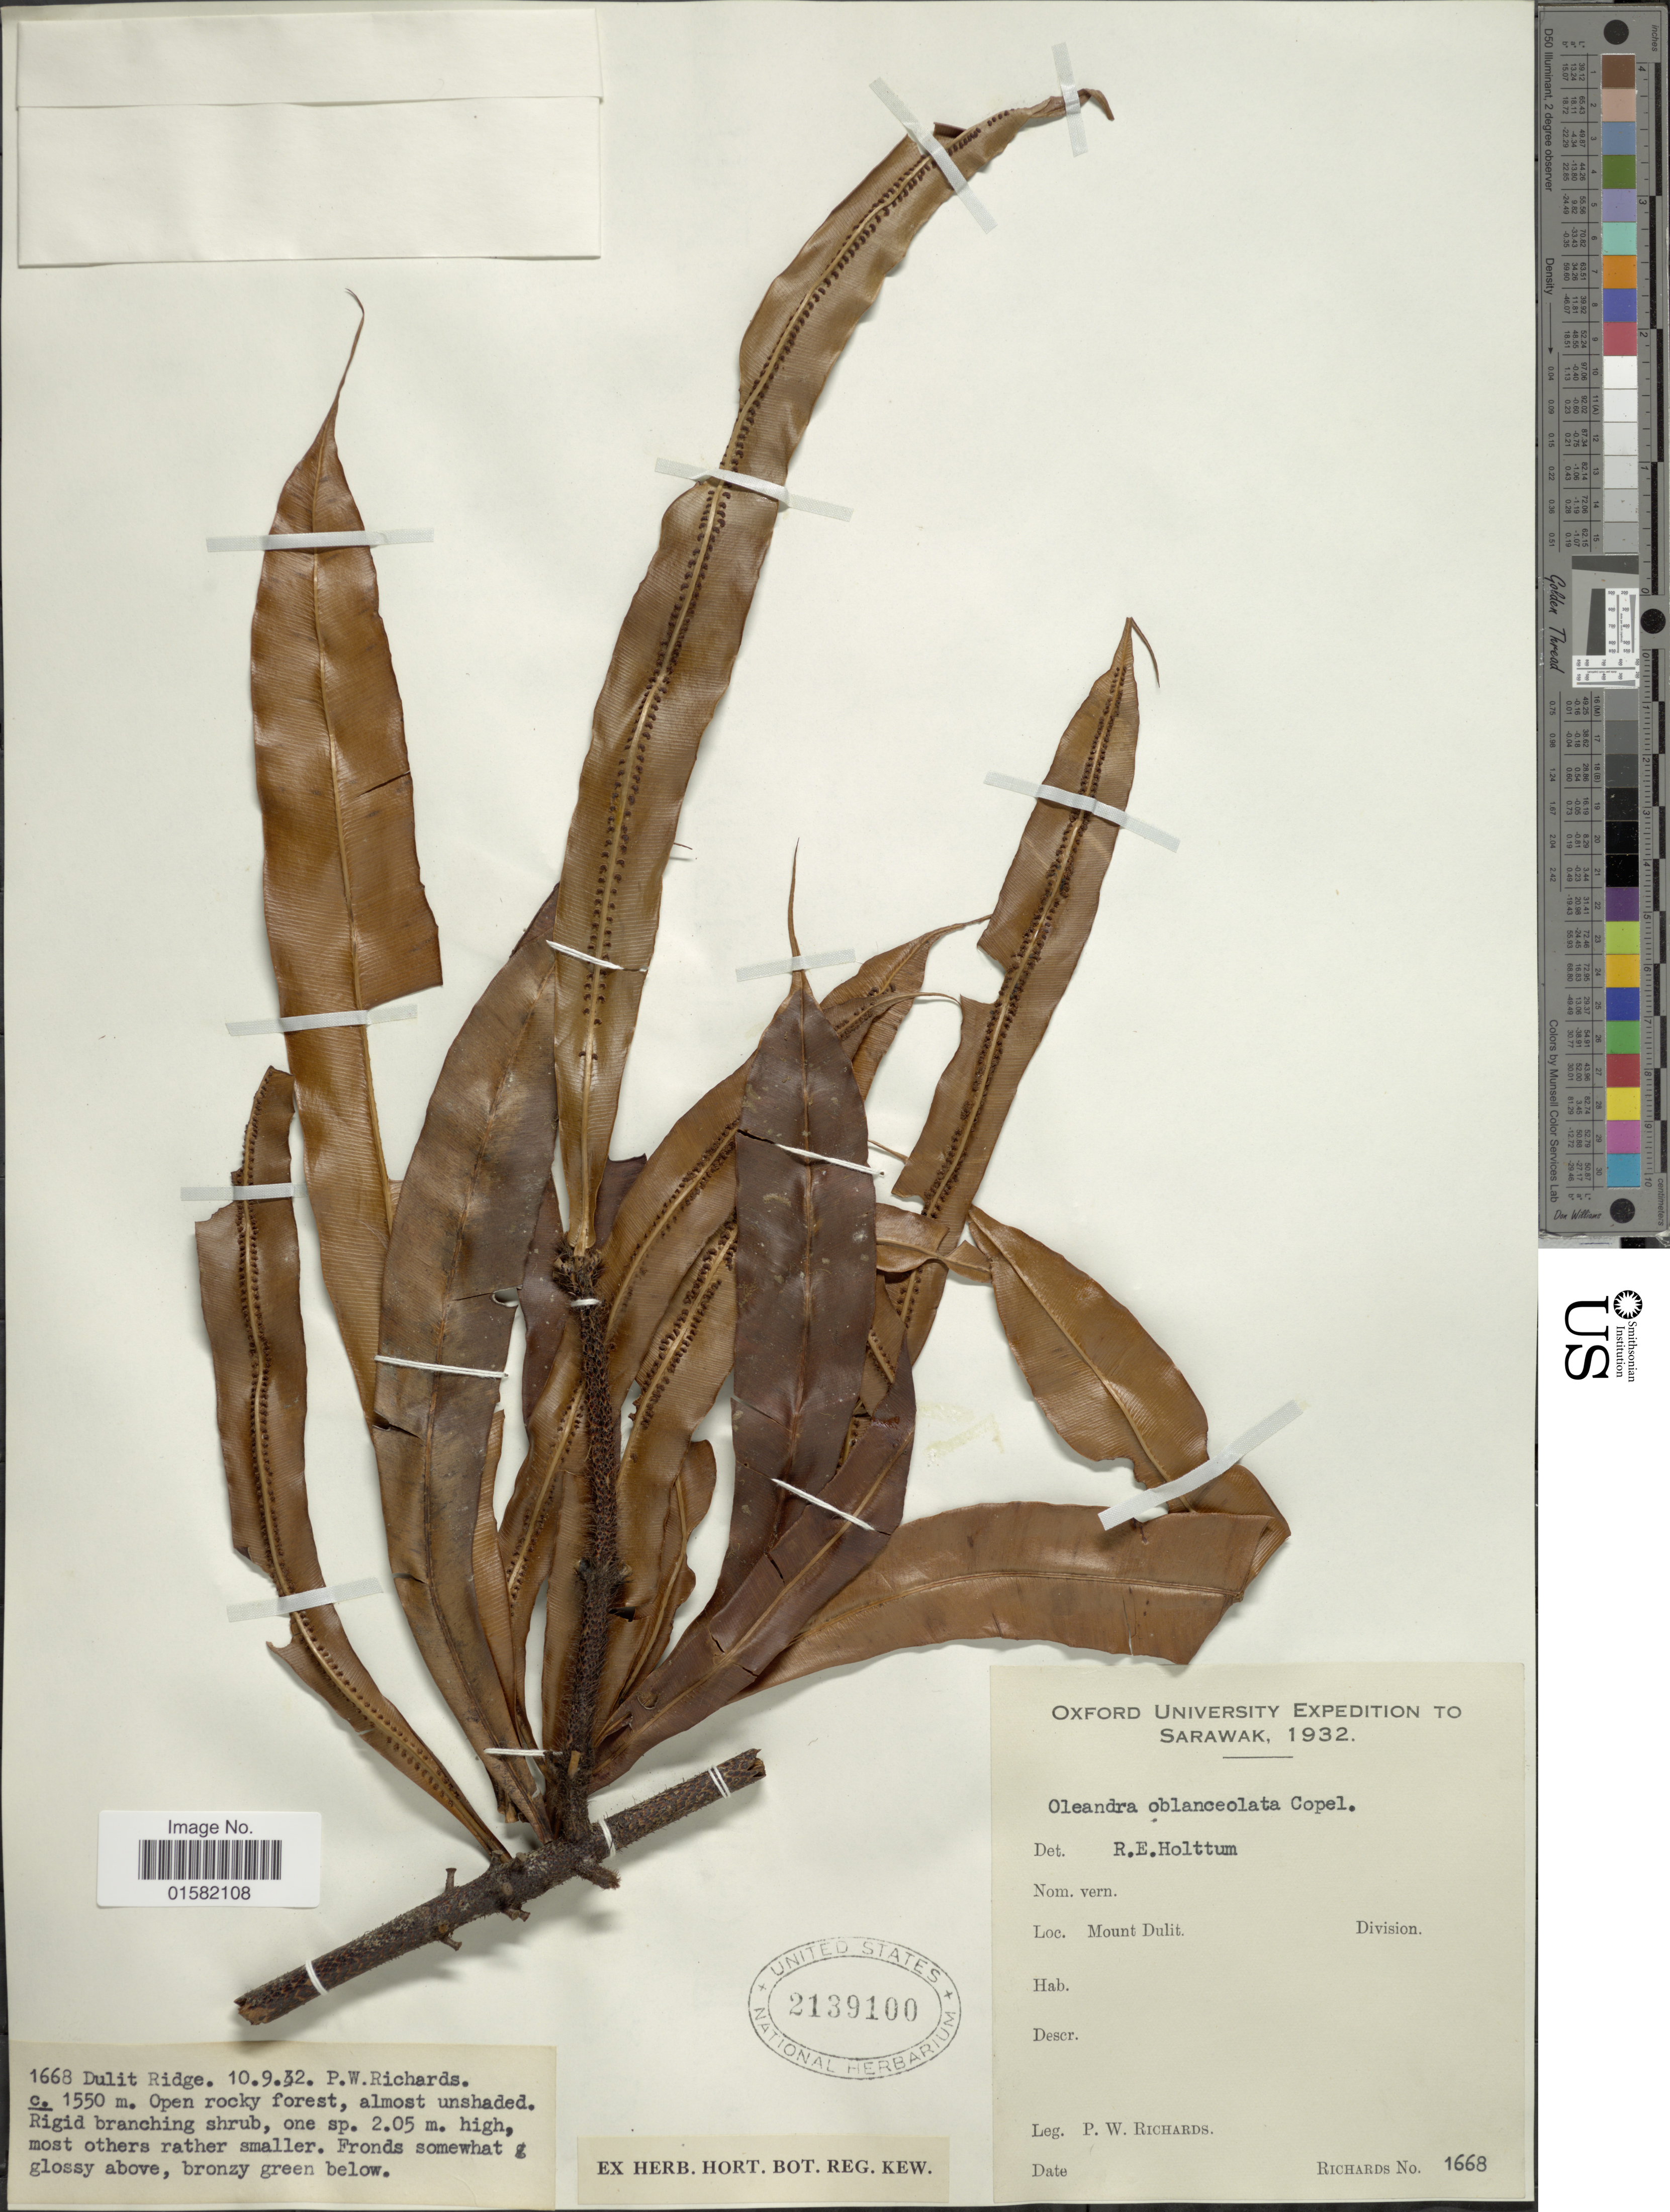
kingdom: Plantae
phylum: Tracheophyta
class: Polypodiopsida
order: Polypodiales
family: Oleandraceae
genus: Oleandra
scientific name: Oleandra oblanceolata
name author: Copel.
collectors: P. Richards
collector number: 1668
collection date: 1932-09-10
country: Malaysia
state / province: Sarawak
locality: Sarawak, Dulit Ridge.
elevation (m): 1550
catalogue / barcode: US 2139100